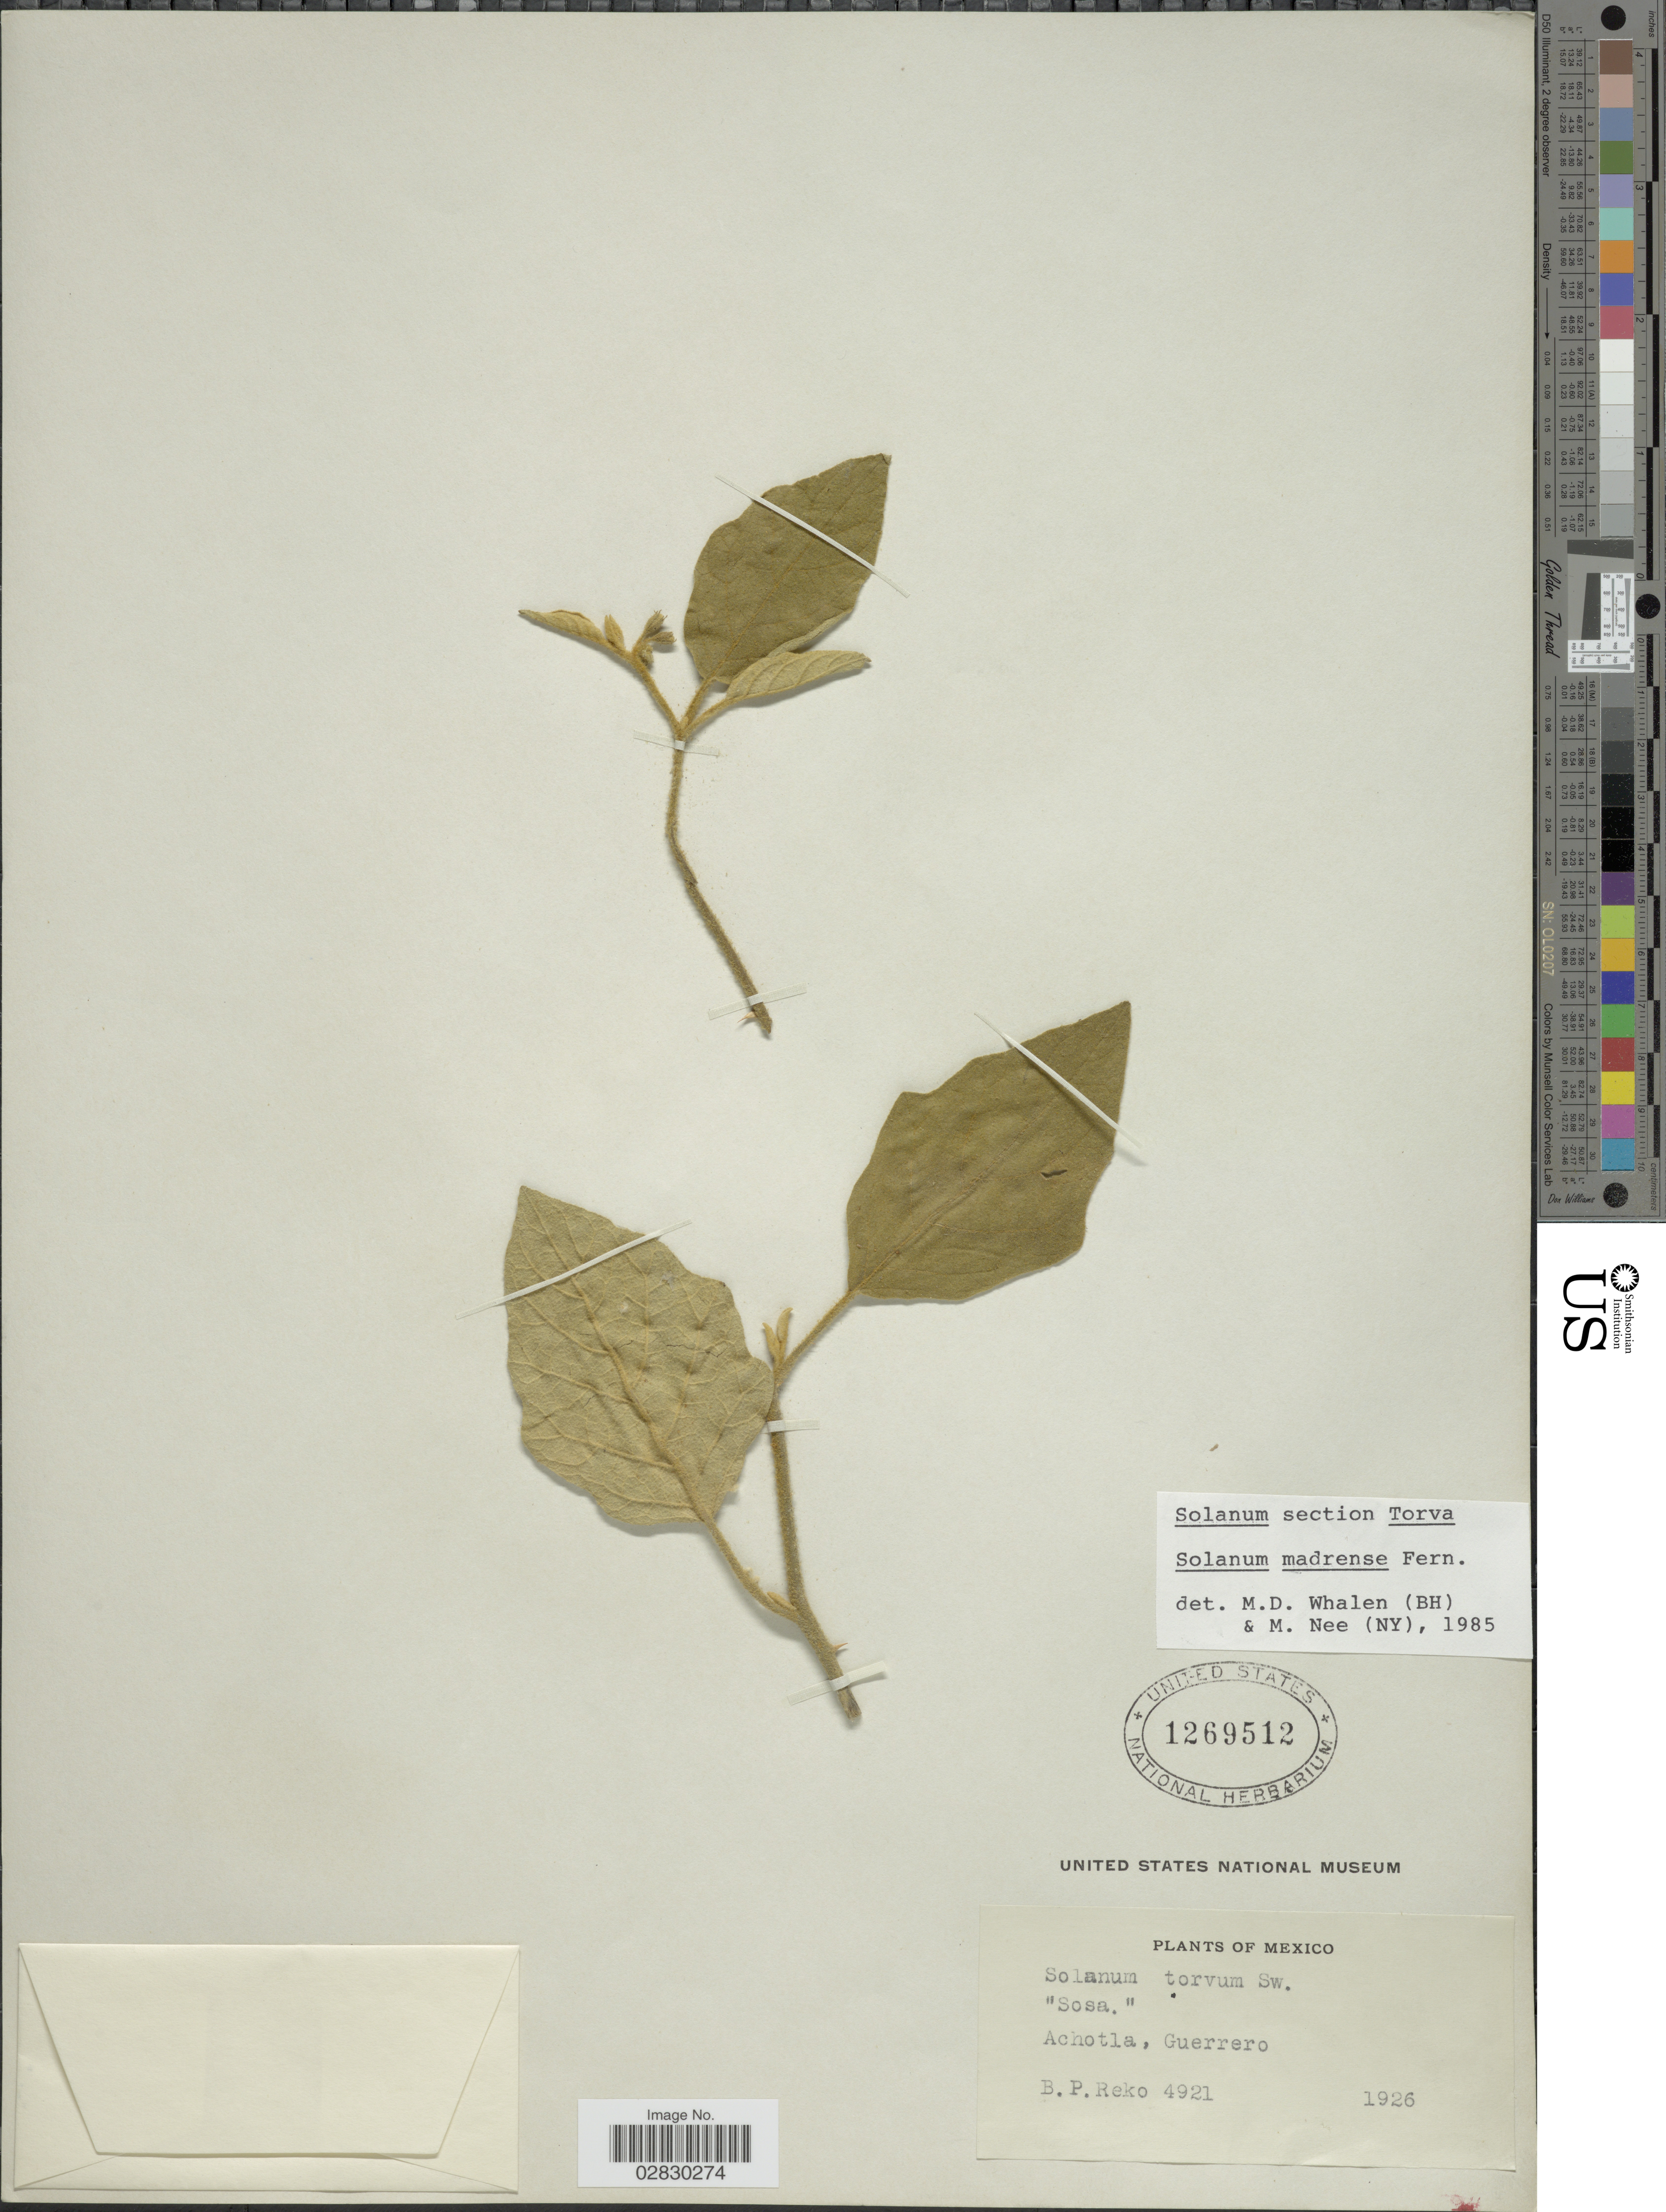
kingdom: Plantae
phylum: Tracheophyta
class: Magnoliopsida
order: Solanales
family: Solanaceae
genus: Solanum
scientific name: Solanum madrense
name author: Fernald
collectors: B. P. Reko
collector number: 4921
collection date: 1926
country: Mexico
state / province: Guerrero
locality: Achotla.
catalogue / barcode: US 1269512